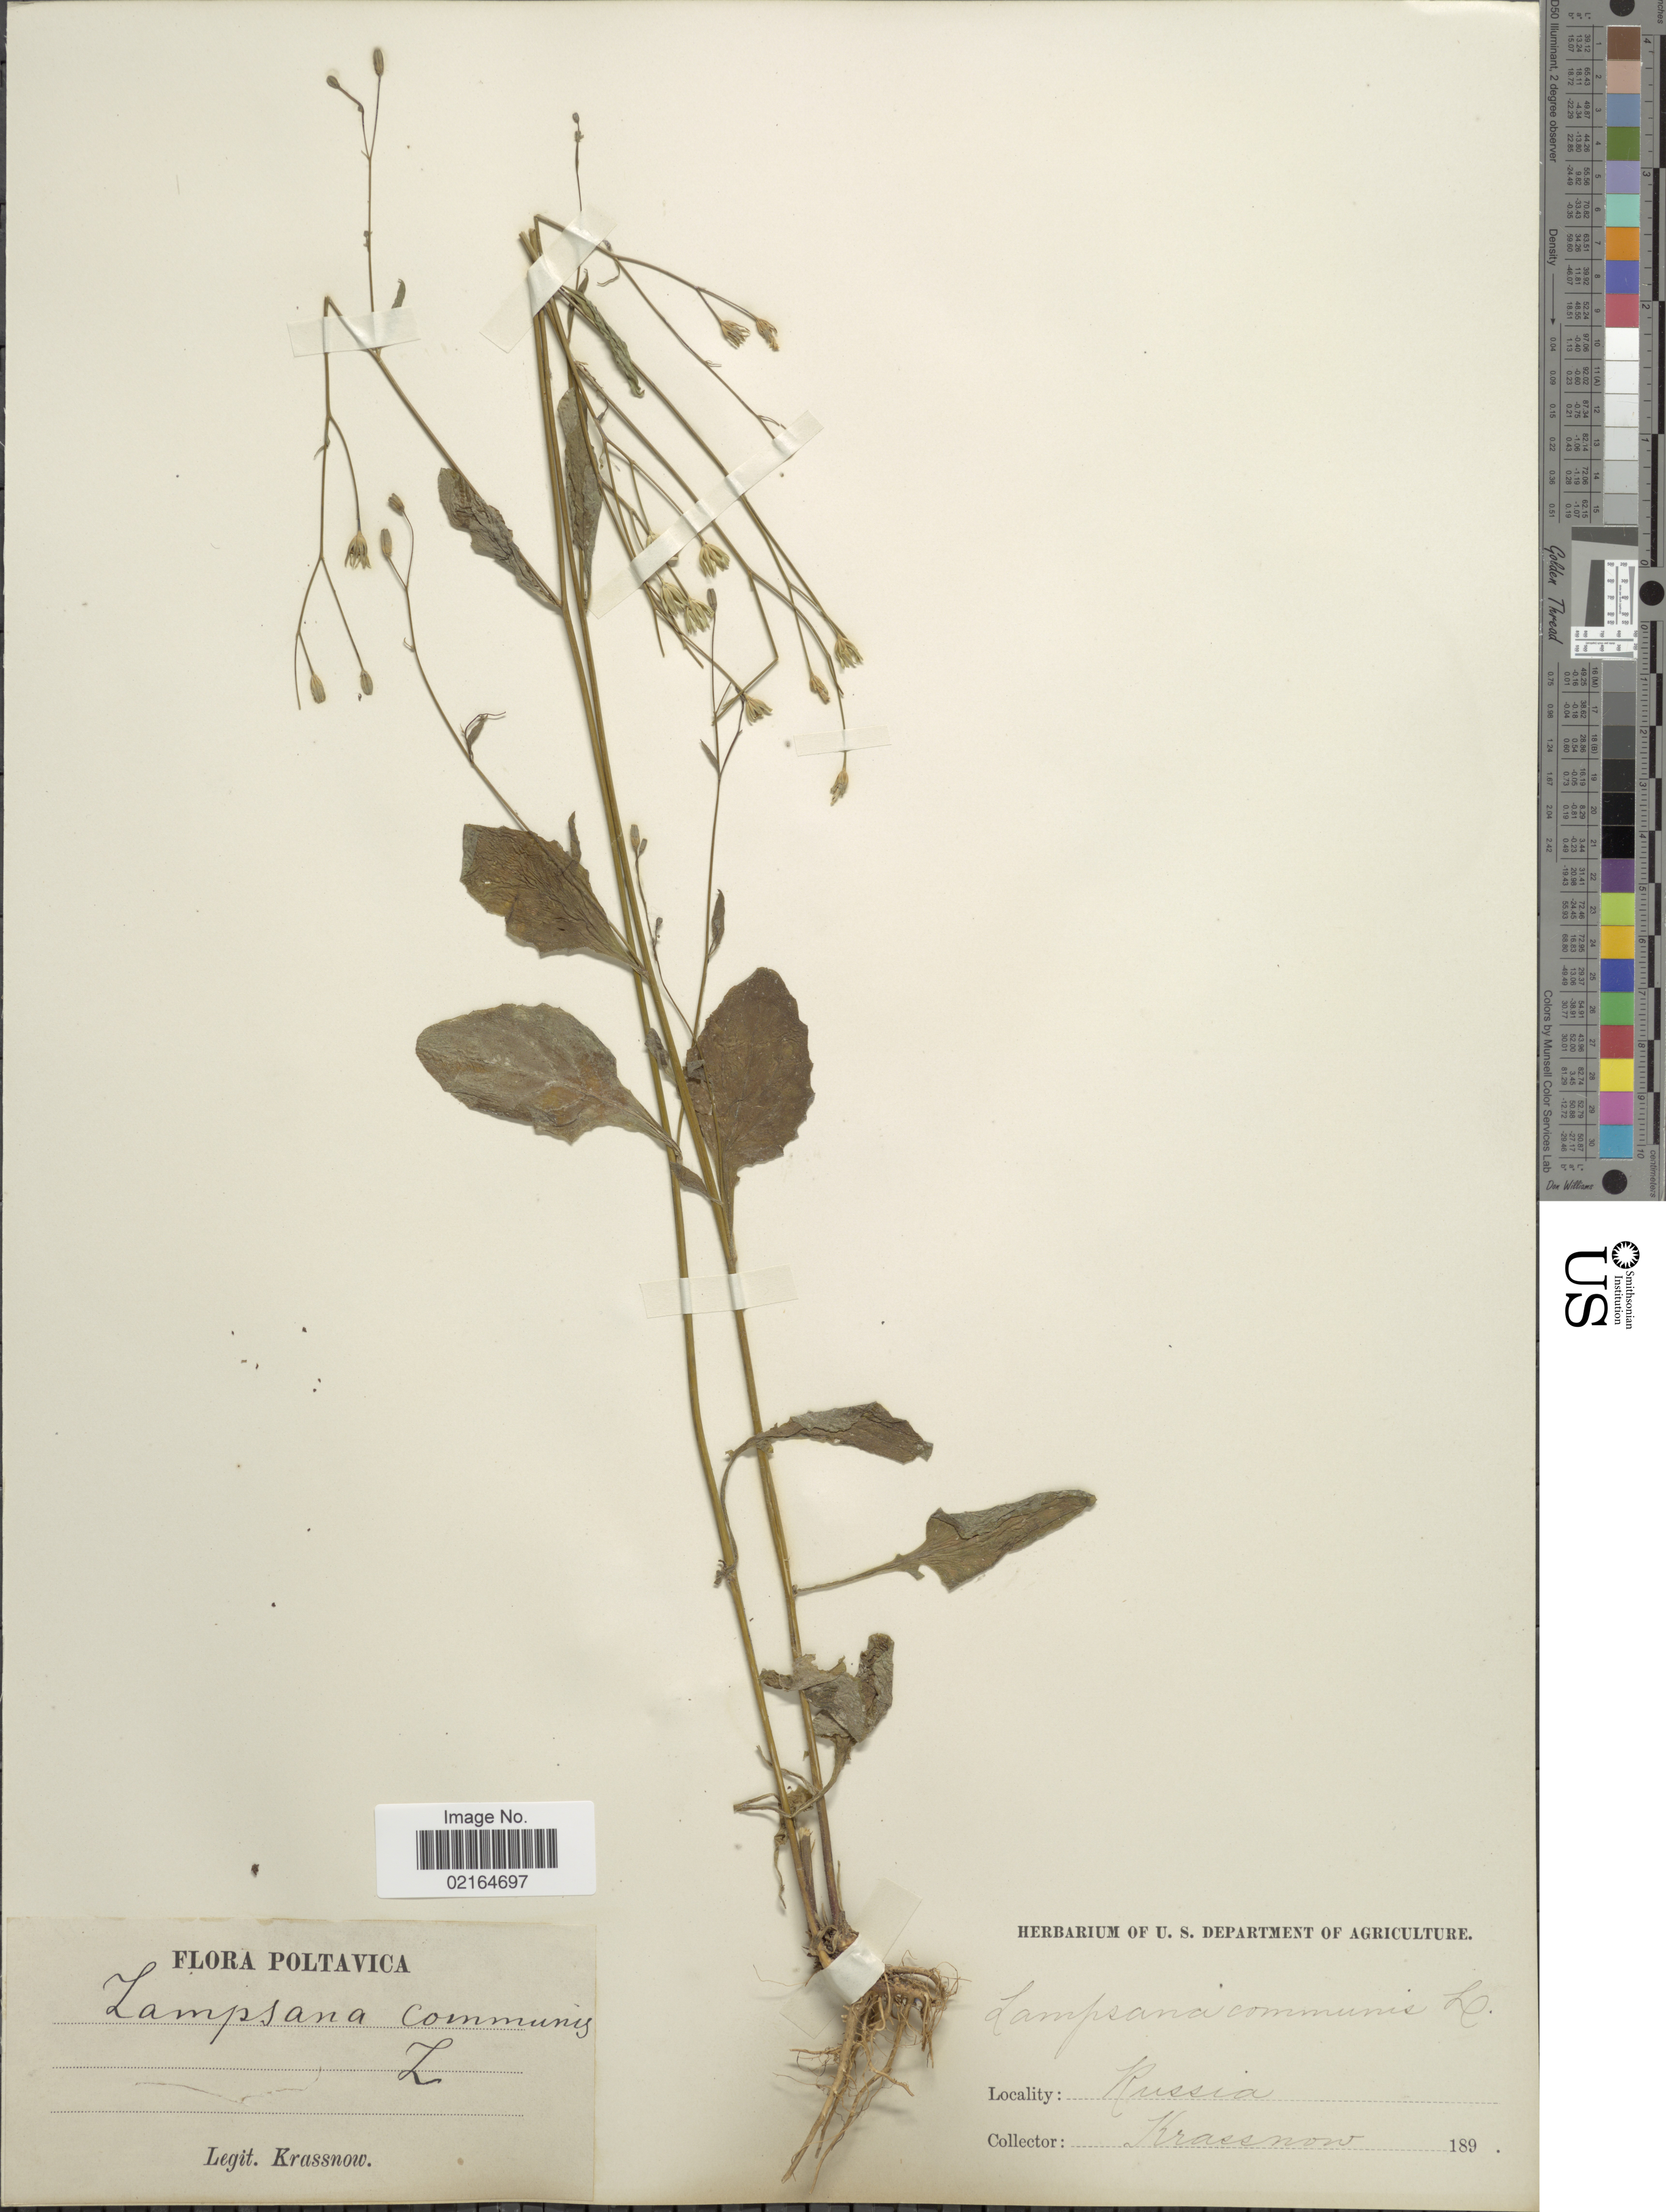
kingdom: Plantae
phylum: Tracheophyta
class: Magnoliopsida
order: Asterales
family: Asteraceae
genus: Lapsana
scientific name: Lapsana communis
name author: L.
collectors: -. Krassnow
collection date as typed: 189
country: Ukraine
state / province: Poltava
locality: Poltavica.